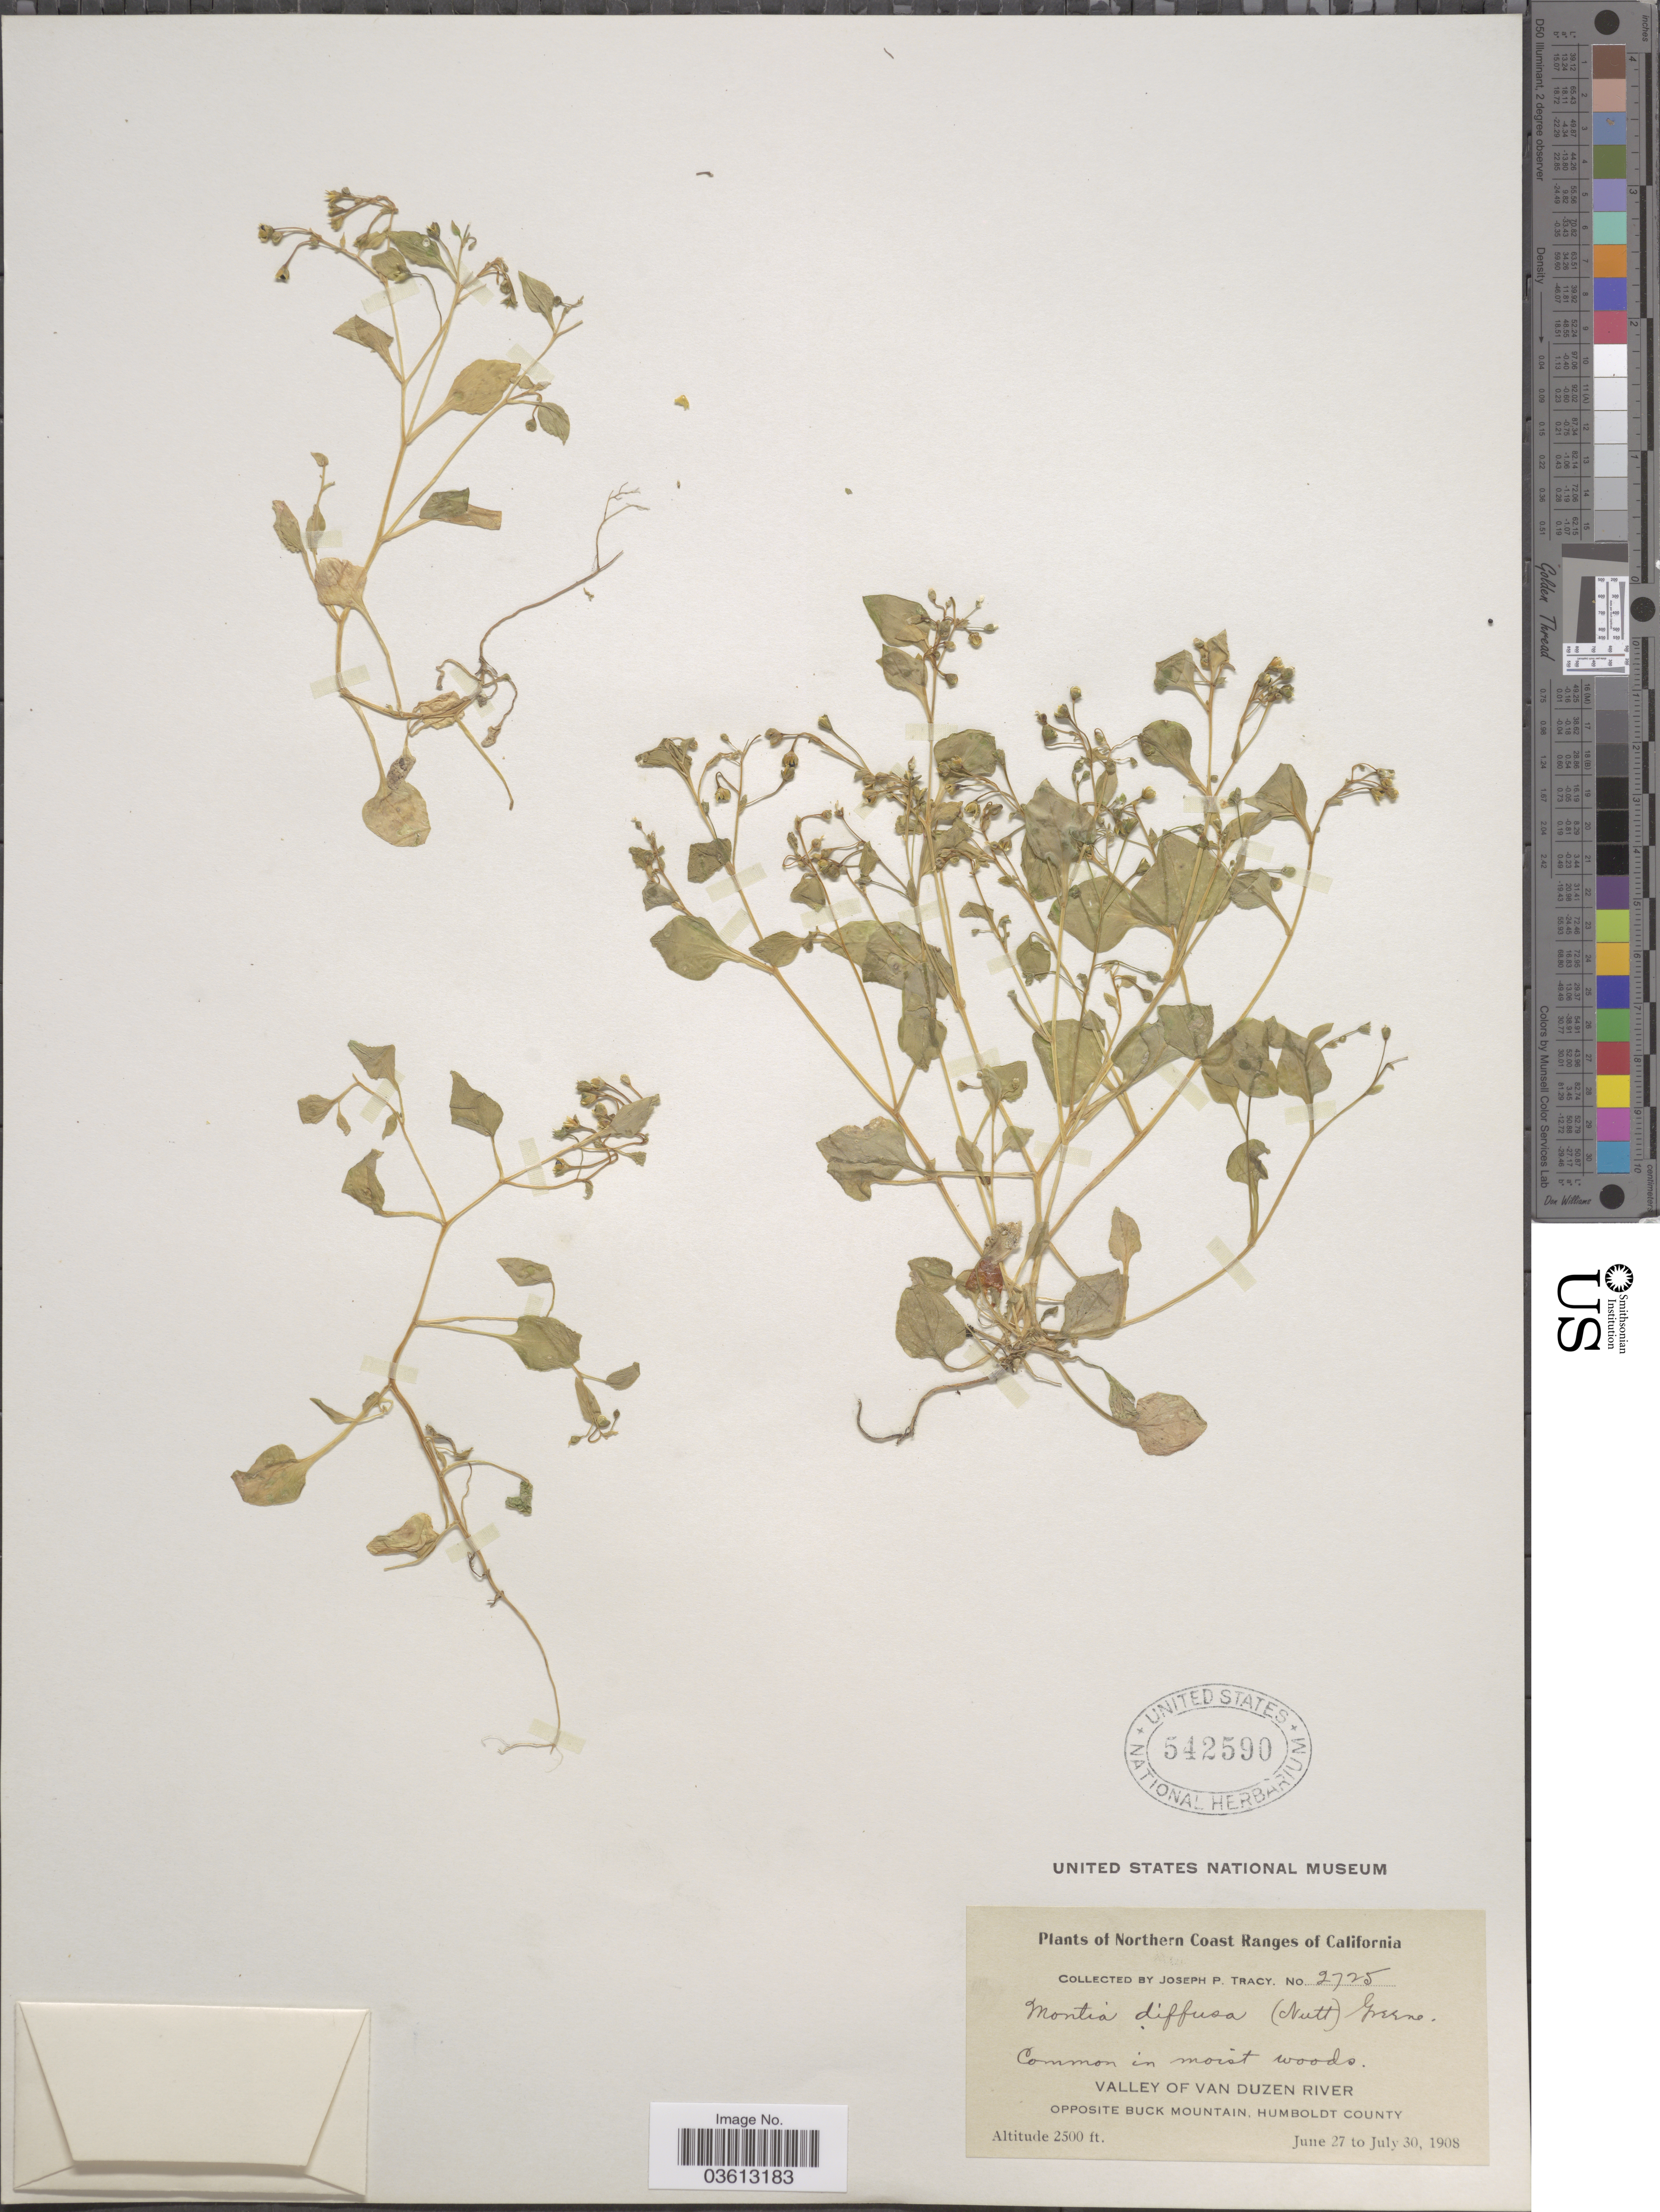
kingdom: Plantae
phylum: Tracheophyta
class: Magnoliopsida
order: Caryophyllales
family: Montiaceae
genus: Montia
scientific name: Montia diffusa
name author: (Nutt.) Greene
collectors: J. Tracy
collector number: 2725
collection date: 1908-06-27/1908-07-30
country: United States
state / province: California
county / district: Humboldt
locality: Northern Coast Ranges of California. Valley of Van Duzen River. Opposite Buck Mountain, Humboldt County.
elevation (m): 762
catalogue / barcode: US 542590